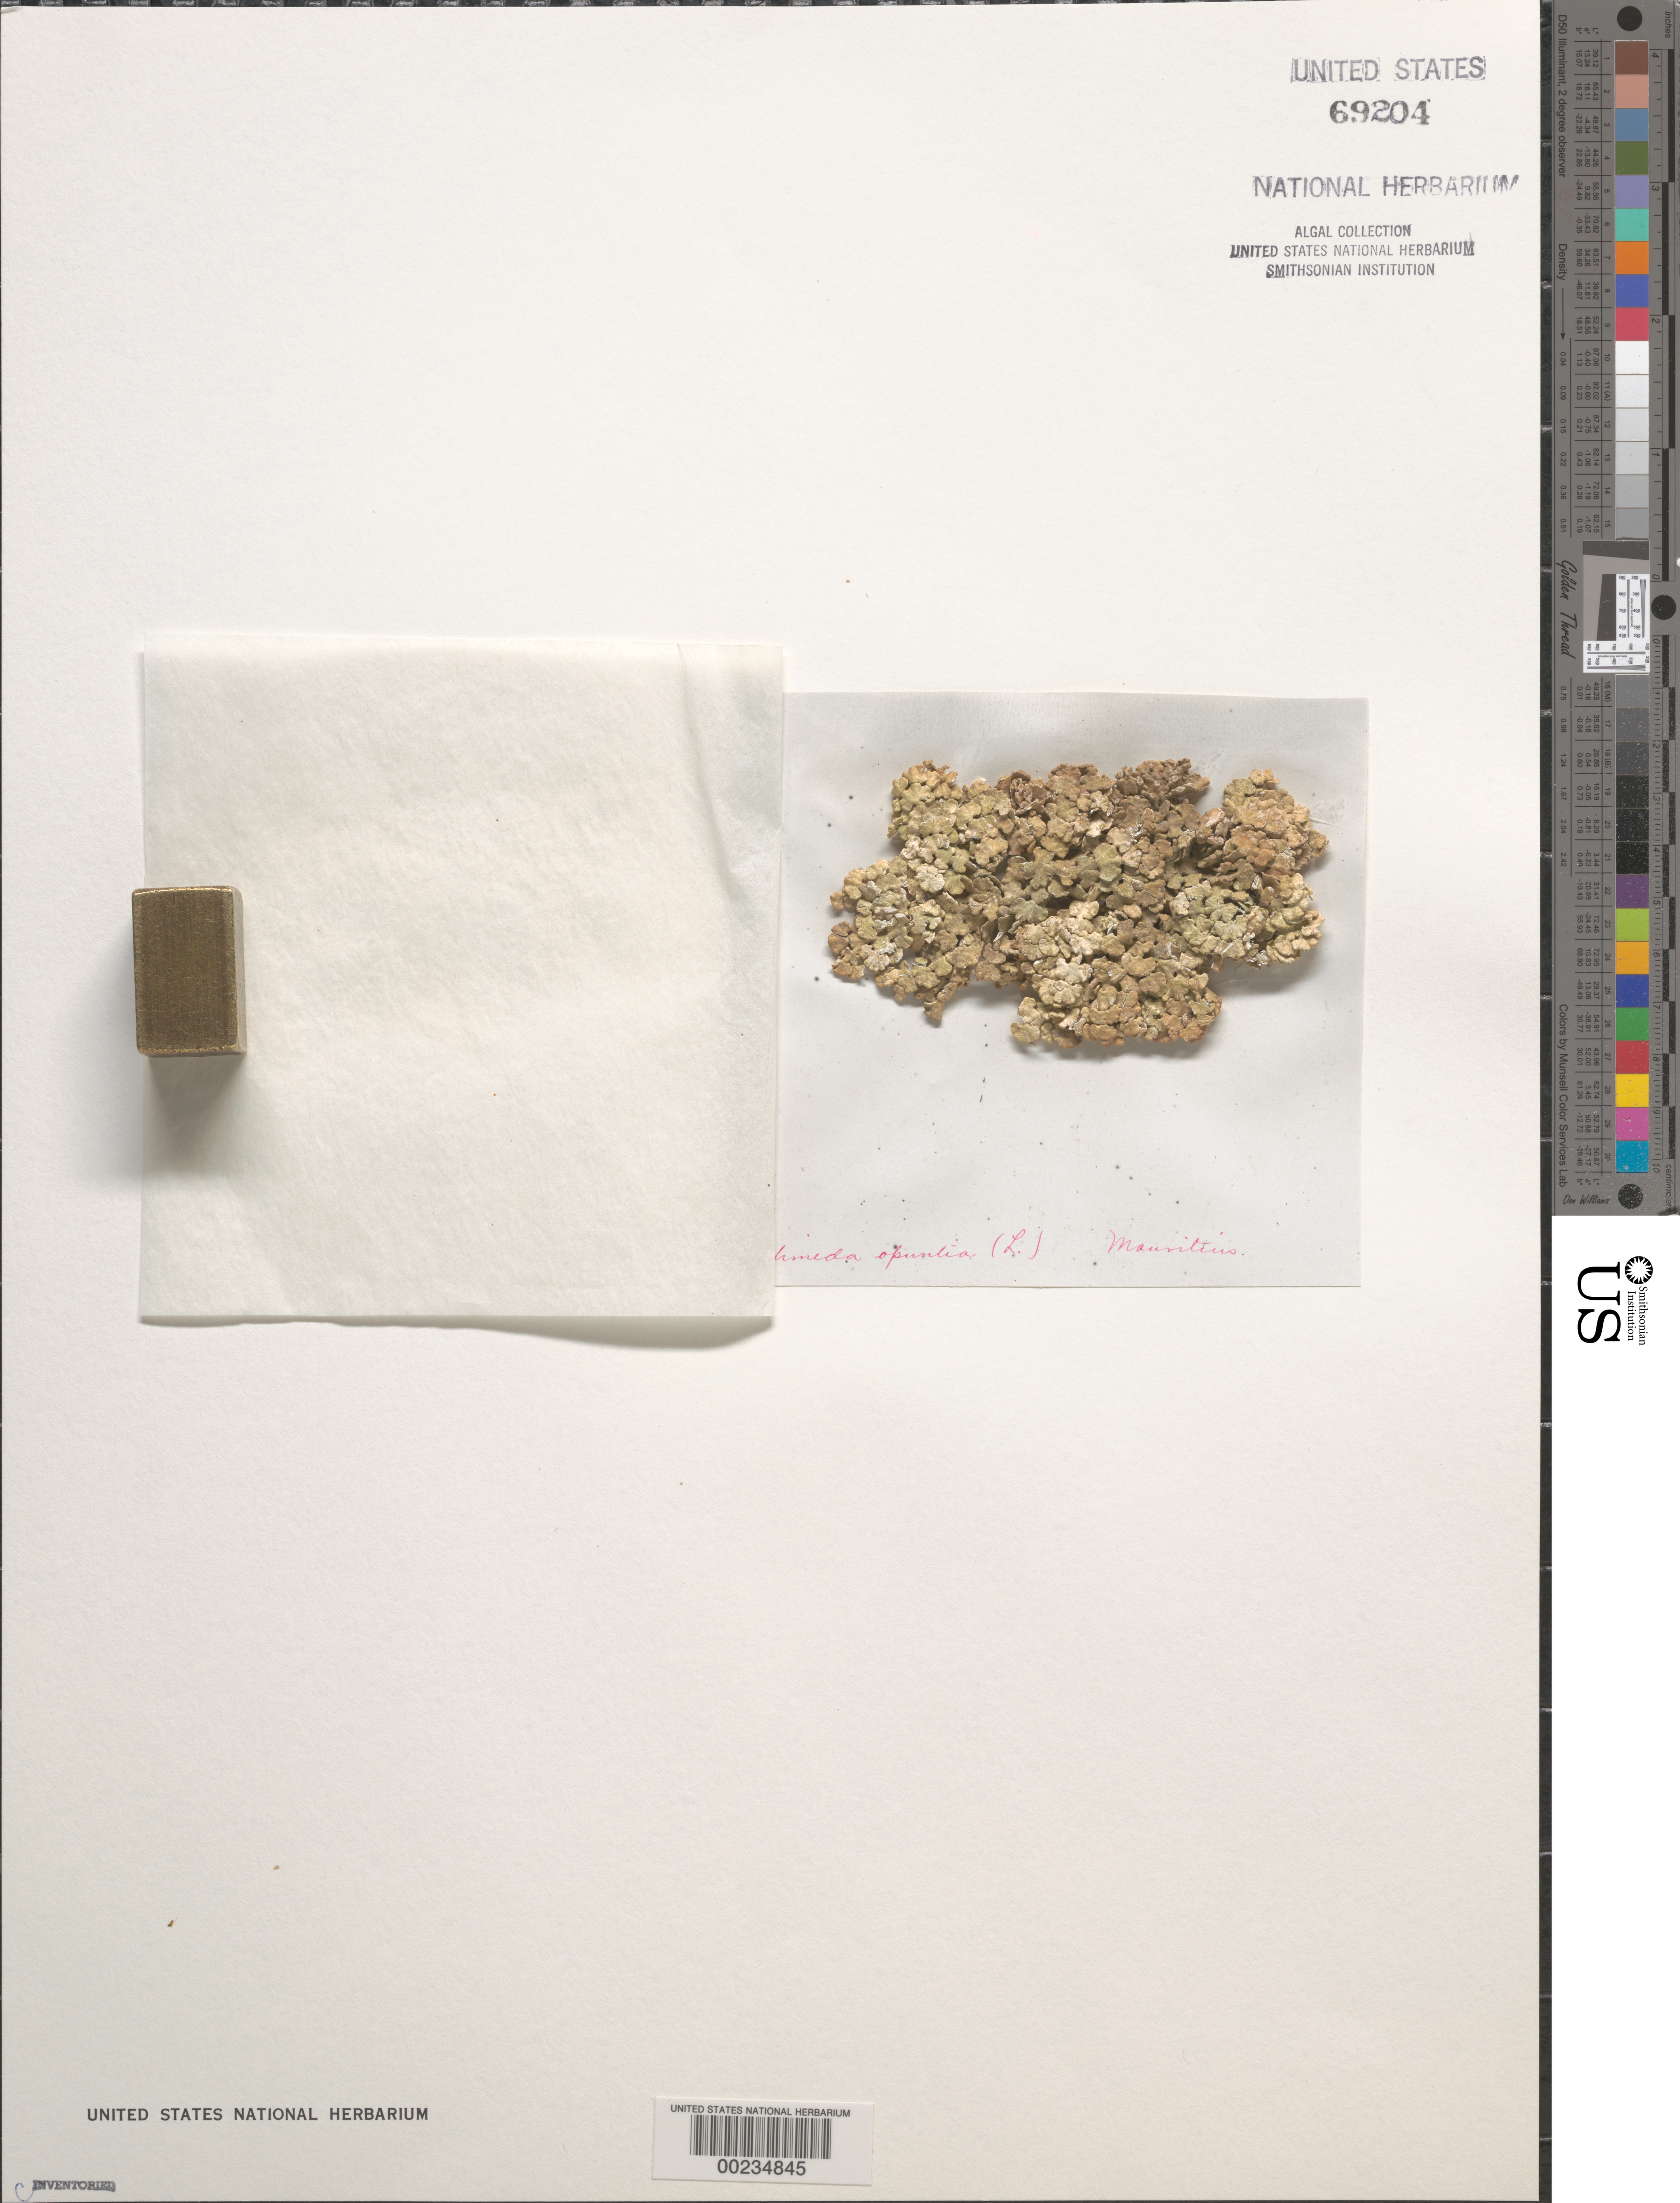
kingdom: Plantae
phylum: Chlorophyta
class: Ulvophyceae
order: Bryopsidales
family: Halimedaceae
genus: Halimeda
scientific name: Halimeda opuntia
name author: (L.) J.V.Lamouroux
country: Mauritius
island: Mauritius Island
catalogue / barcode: US 69204